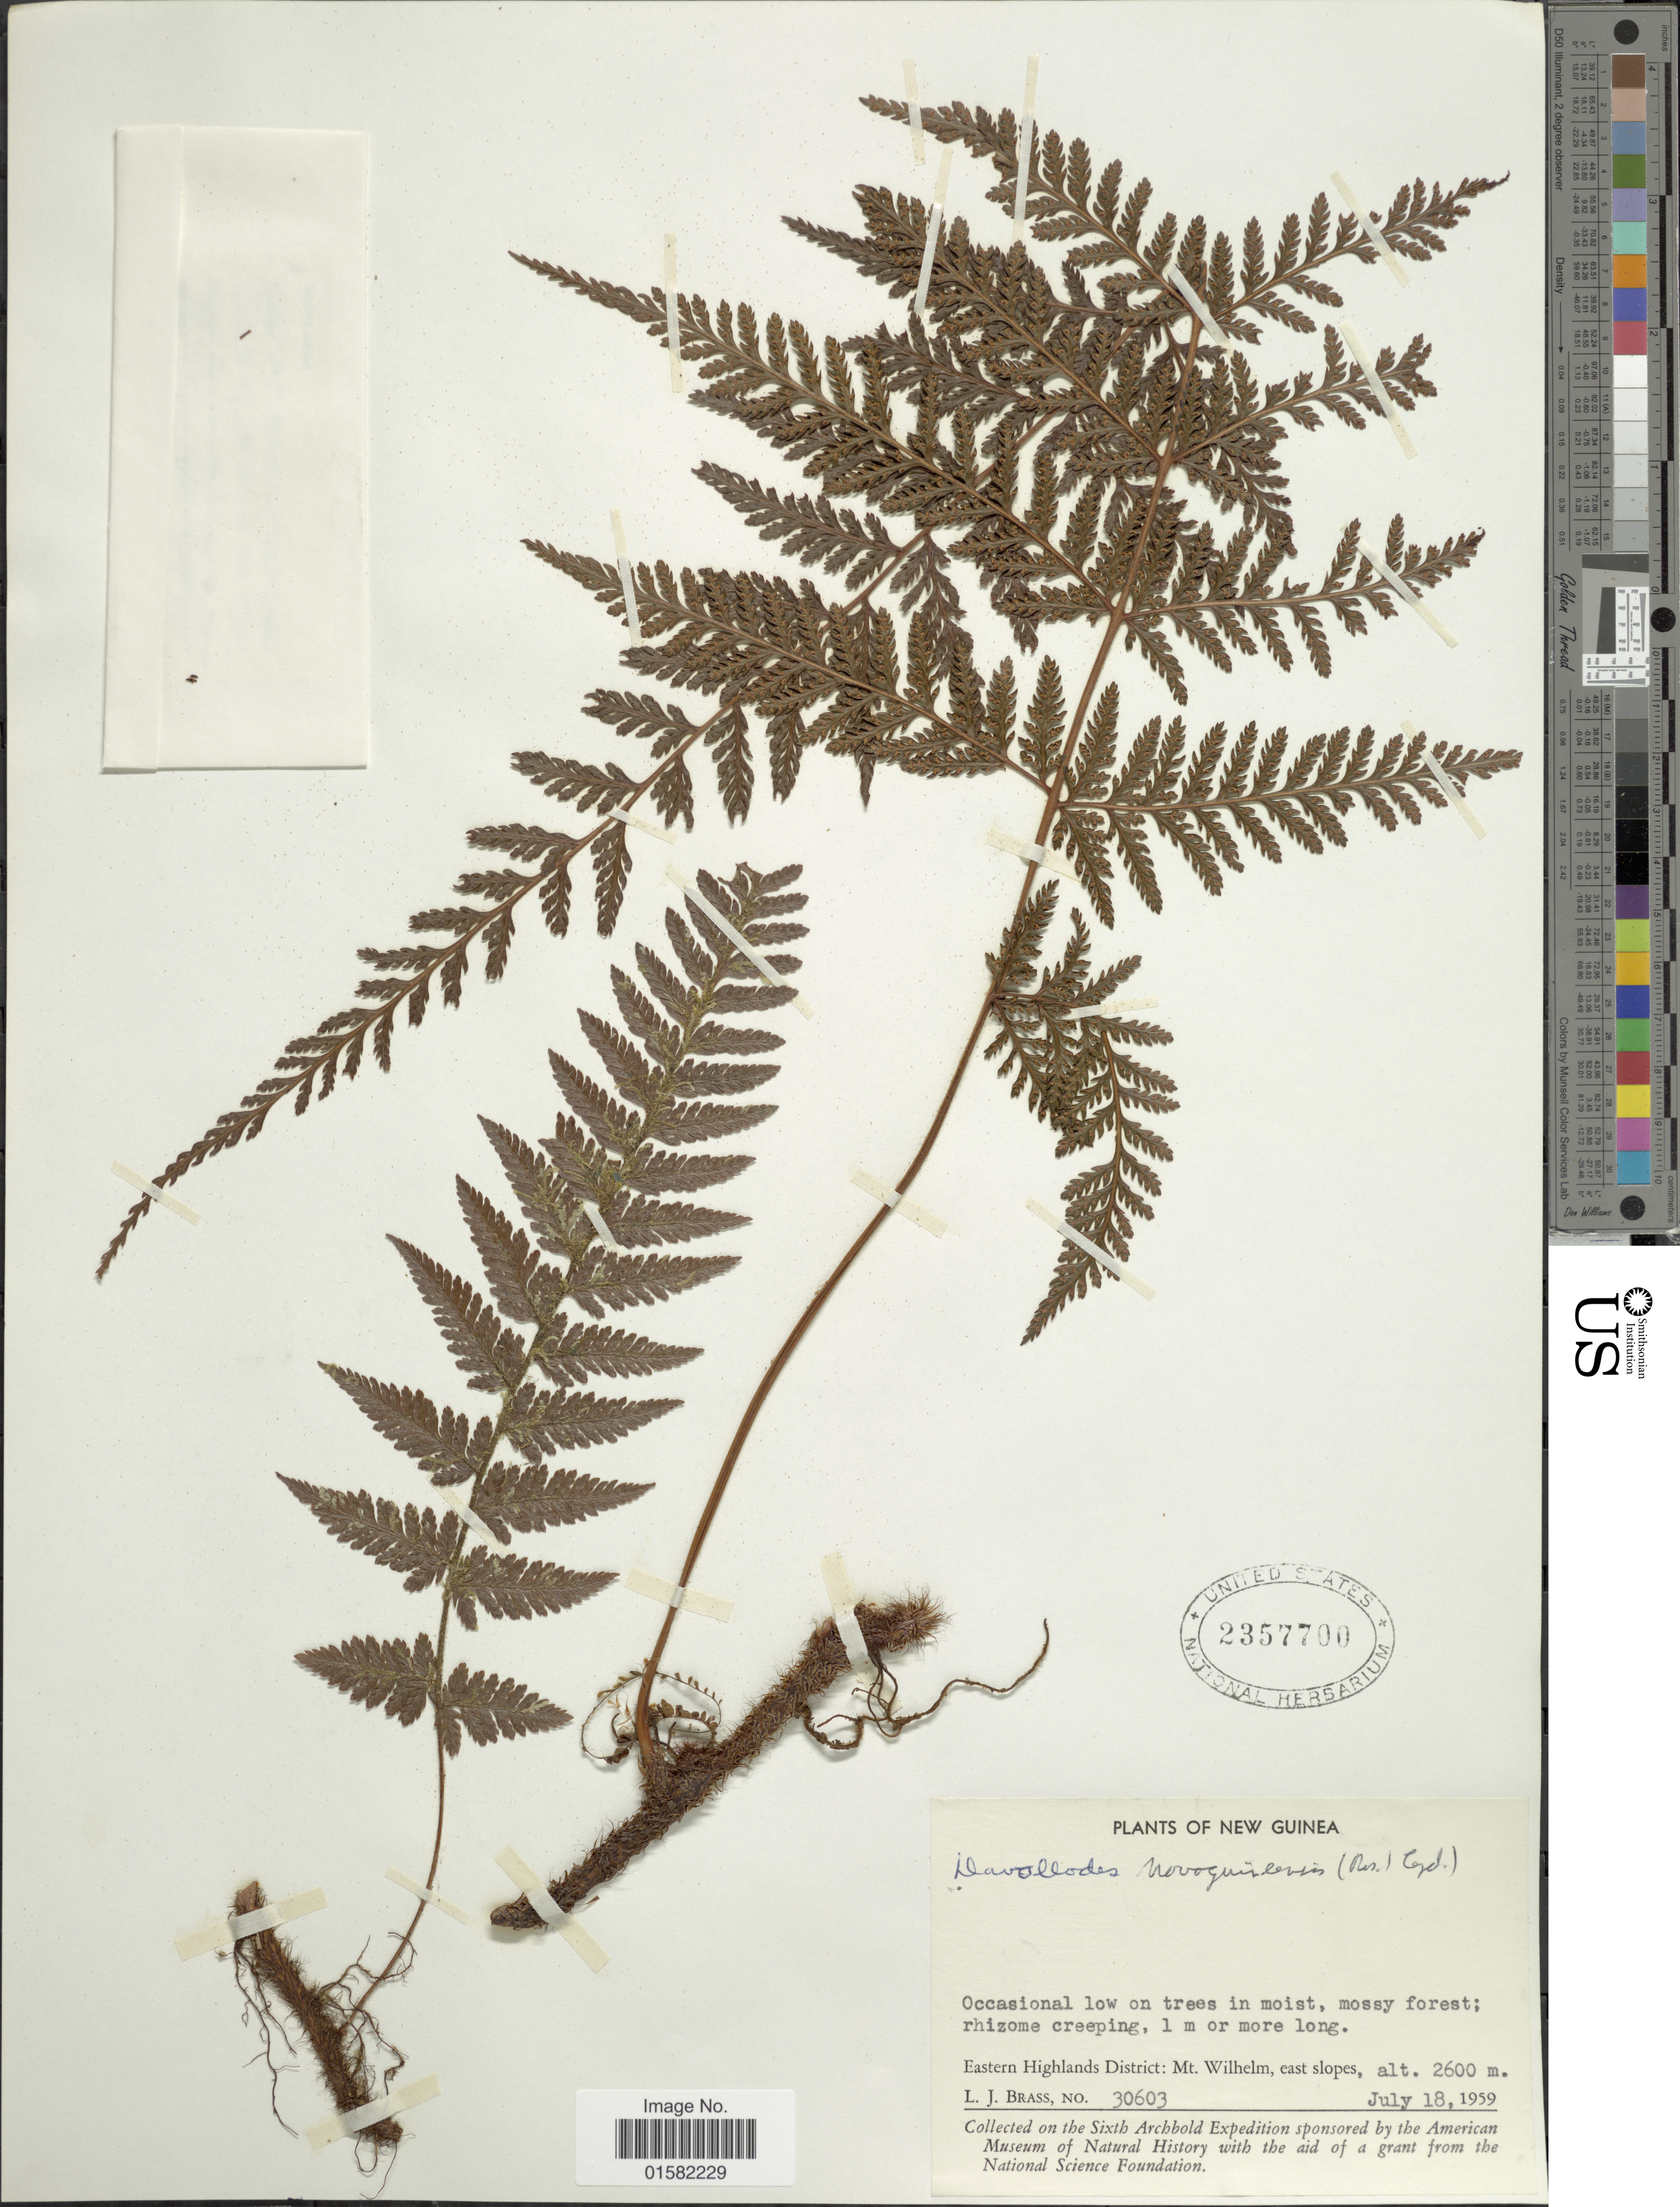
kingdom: Plantae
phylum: Tracheophyta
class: Polypodiopsida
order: Polypodiales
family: Davalliaceae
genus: Davallodes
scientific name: Davallodes novoguineense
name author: (Rosenst.) Copel.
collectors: L. J. Brass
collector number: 30603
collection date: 1959-07-18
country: Papua New Guinea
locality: New Guinea, Eastern Highlands District: Mt Wilhelm, east slopes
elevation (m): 2600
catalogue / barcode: US 2357700